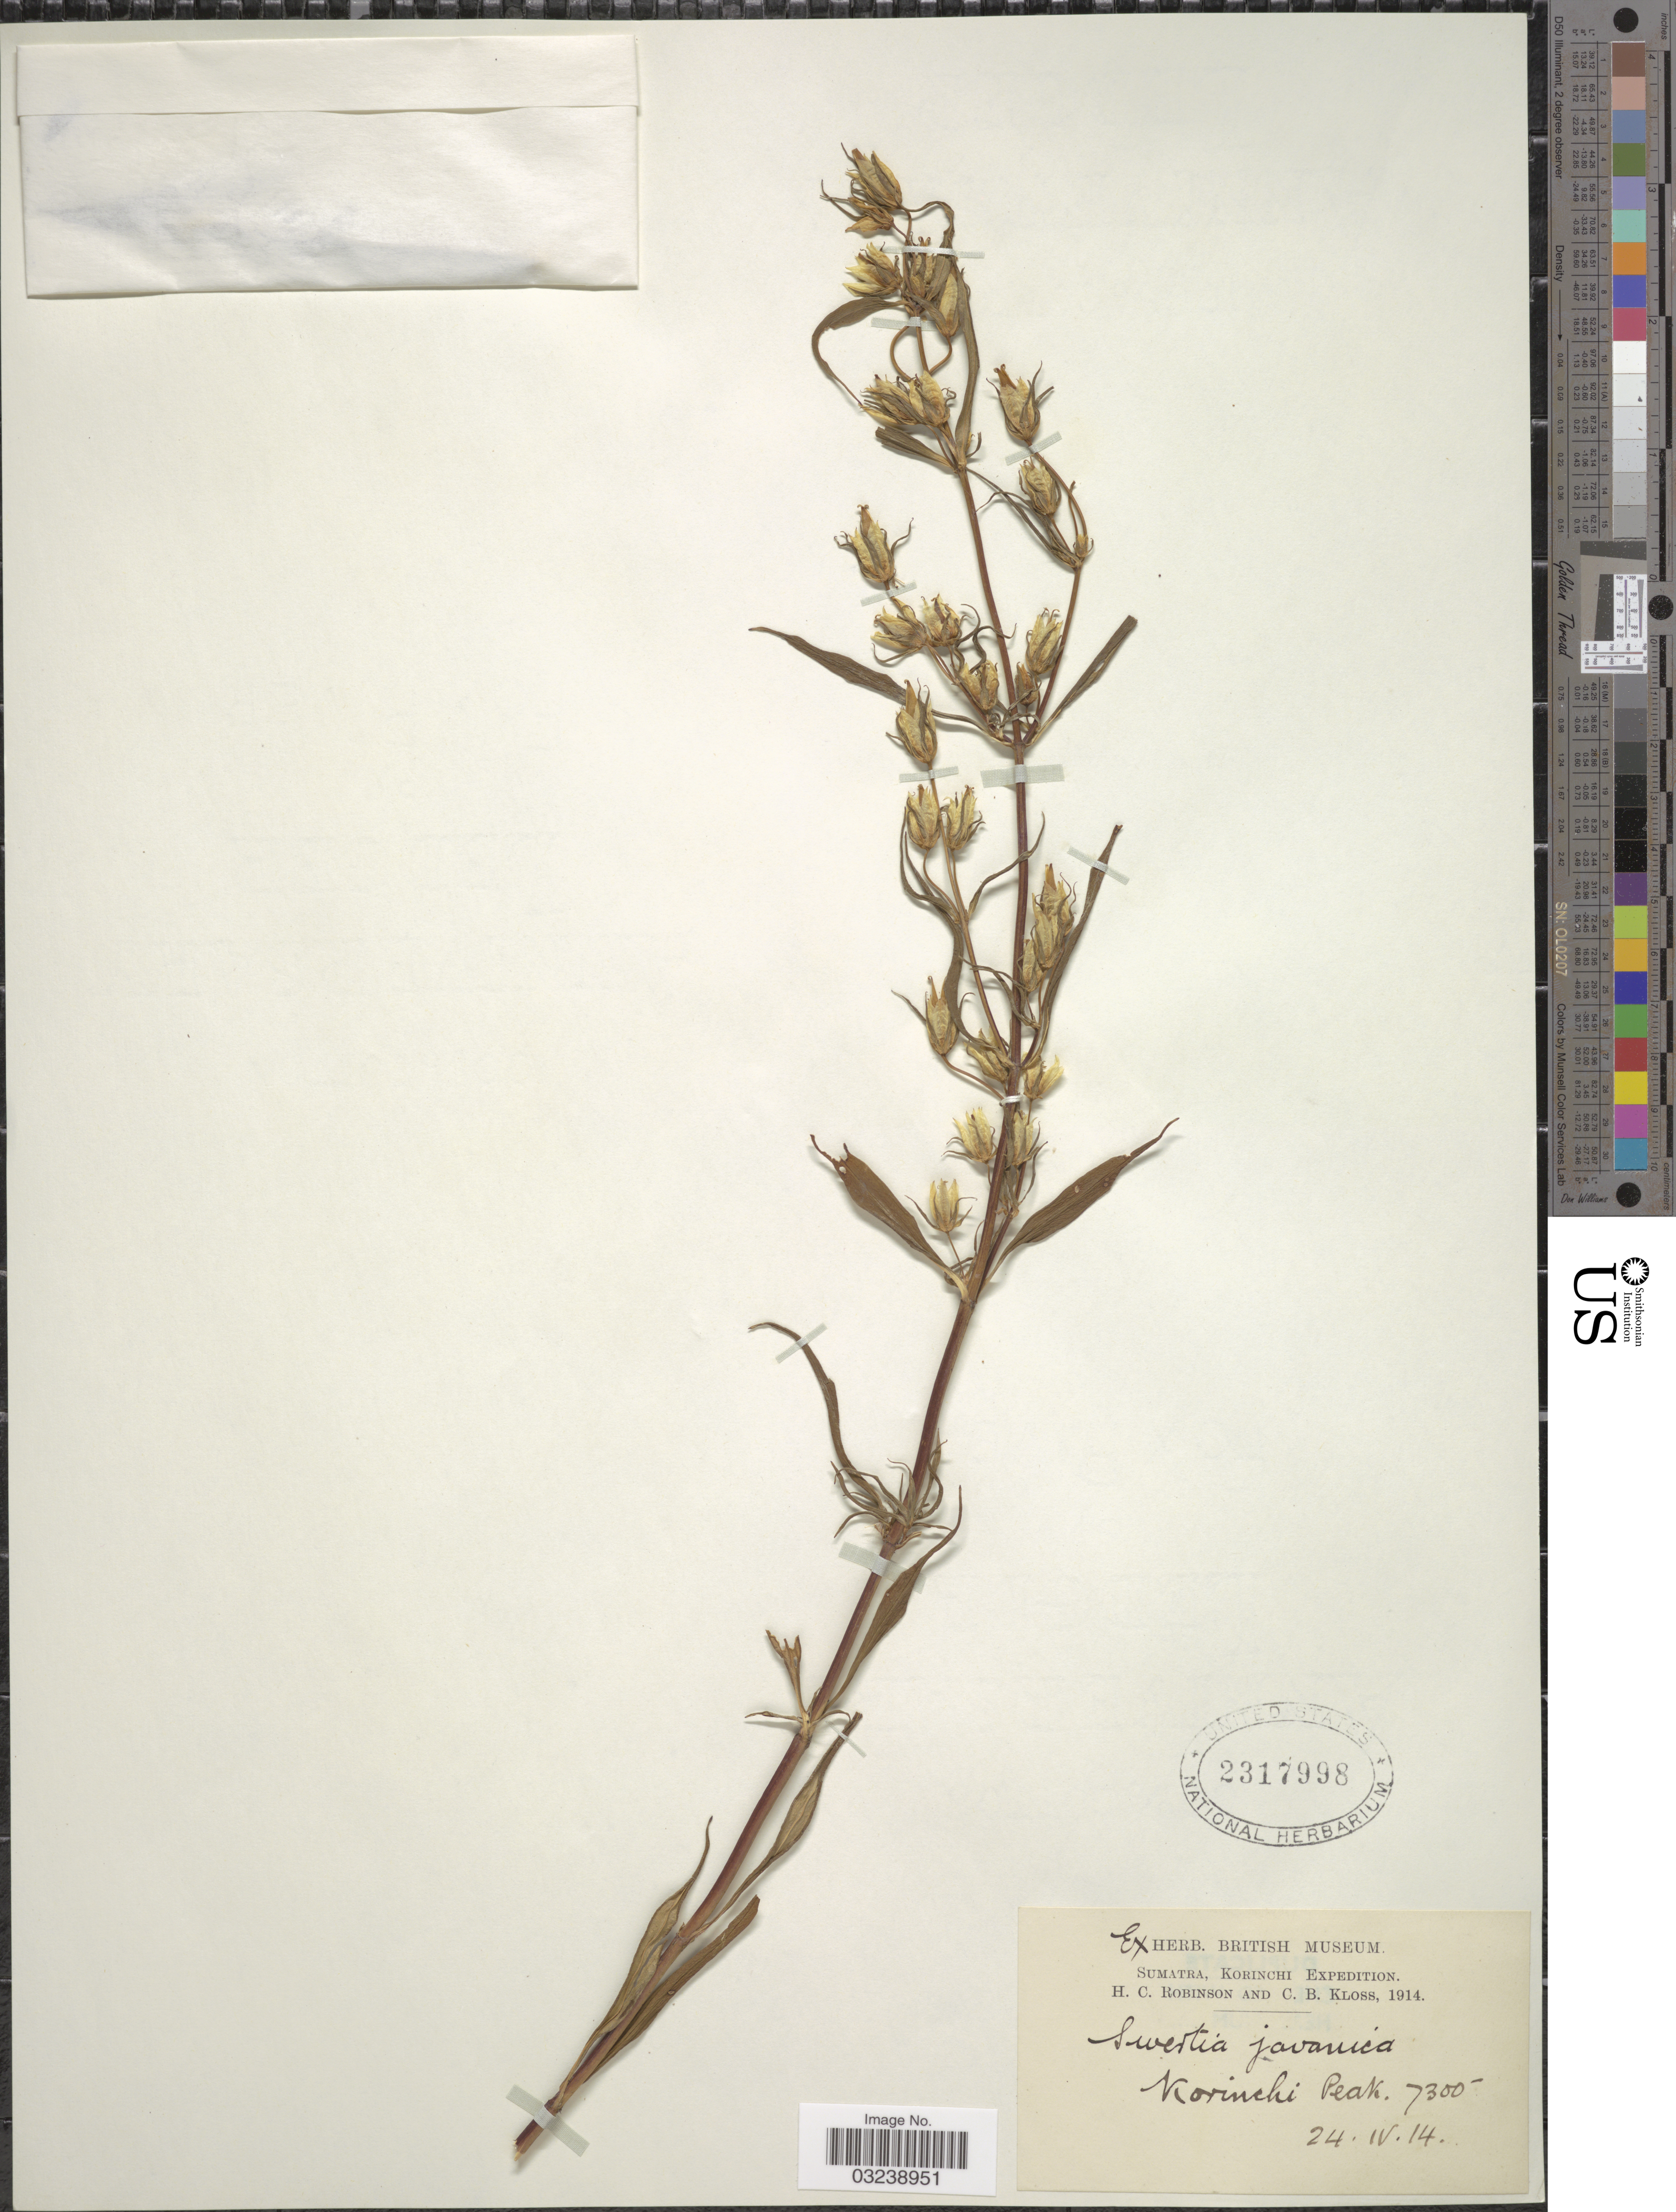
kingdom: Plantae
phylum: Tracheophyta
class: Magnoliopsida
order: Gentianales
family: Gentianaceae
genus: Swertia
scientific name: Swertia javanica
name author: Blume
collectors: H. C. Robinson & C. Kloss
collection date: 1914-04-24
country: Indonesia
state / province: Sumatra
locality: Korinchi. Korinchi Peak.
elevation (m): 2225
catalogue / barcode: US 2317998